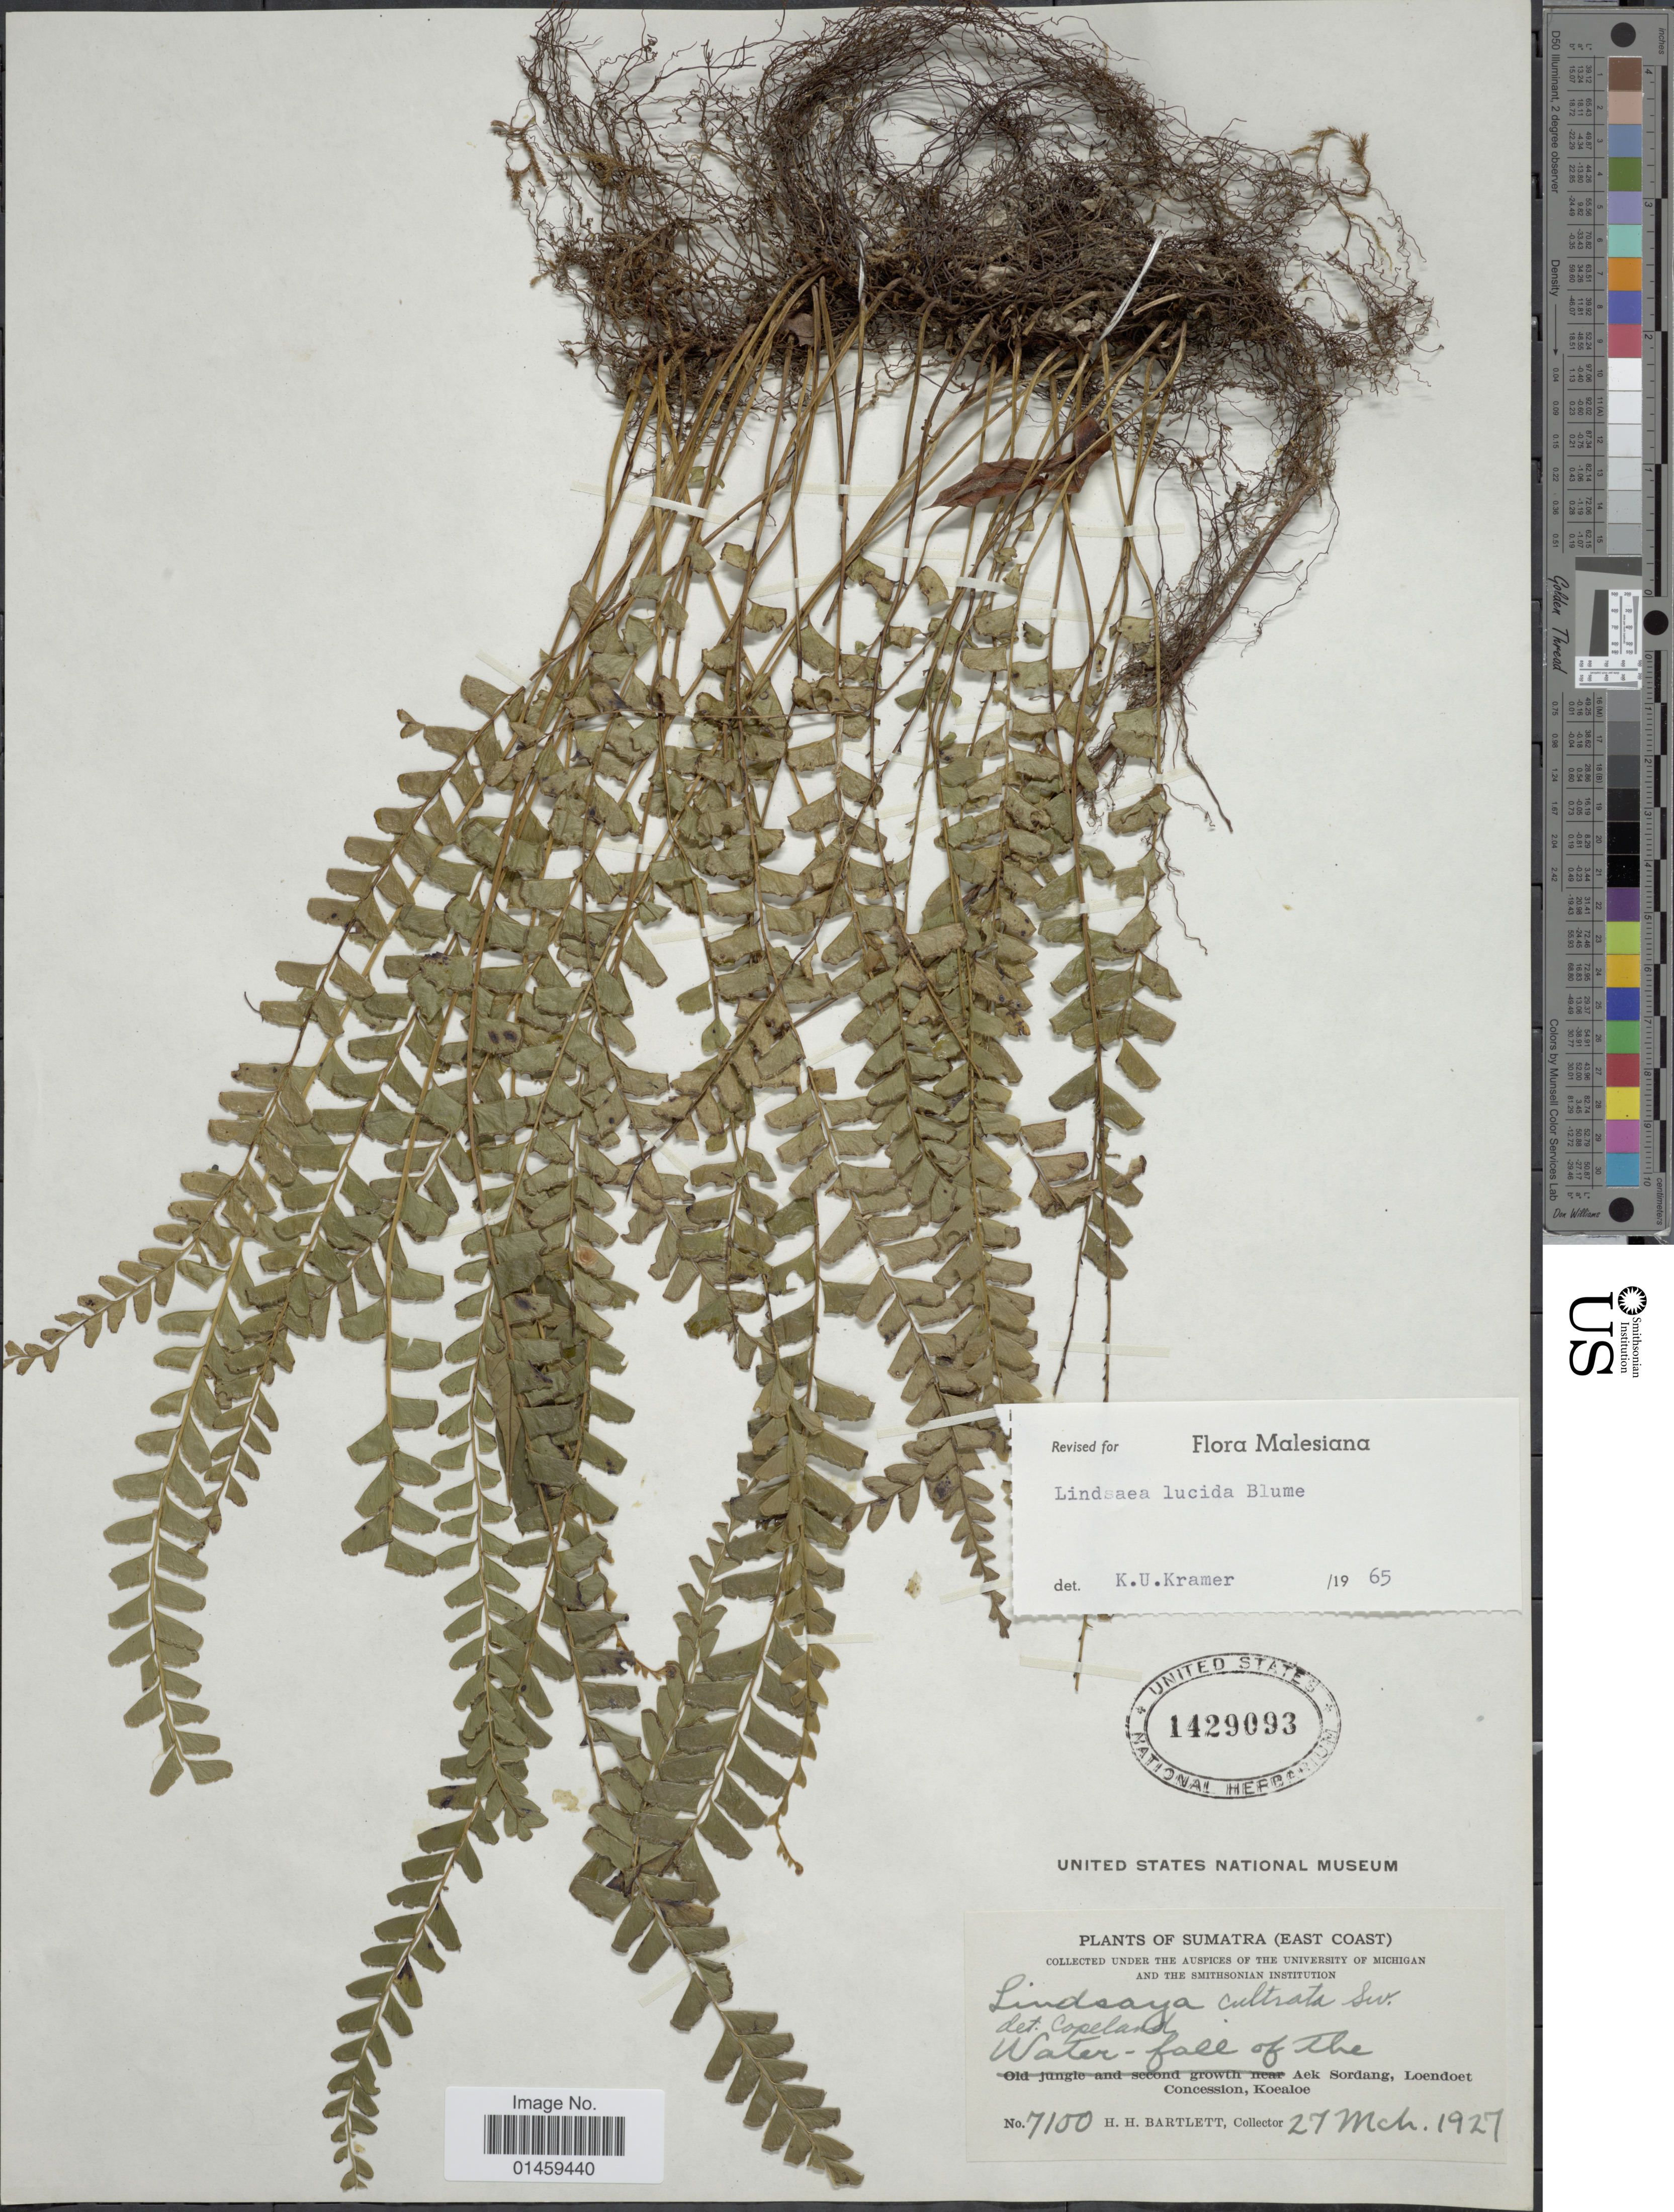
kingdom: Plantae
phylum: Tracheophyta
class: Polypodiopsida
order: Polypodiales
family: Lindsaeaceae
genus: Lindsaea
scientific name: Lindsaea lucida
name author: Blume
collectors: H. H. Bartlett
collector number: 7100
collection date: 1927-03-27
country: Indonesia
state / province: Sumatra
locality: East Coast. Aek Sordang, Loendoet Concession, Koealoe.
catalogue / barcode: US 1429093